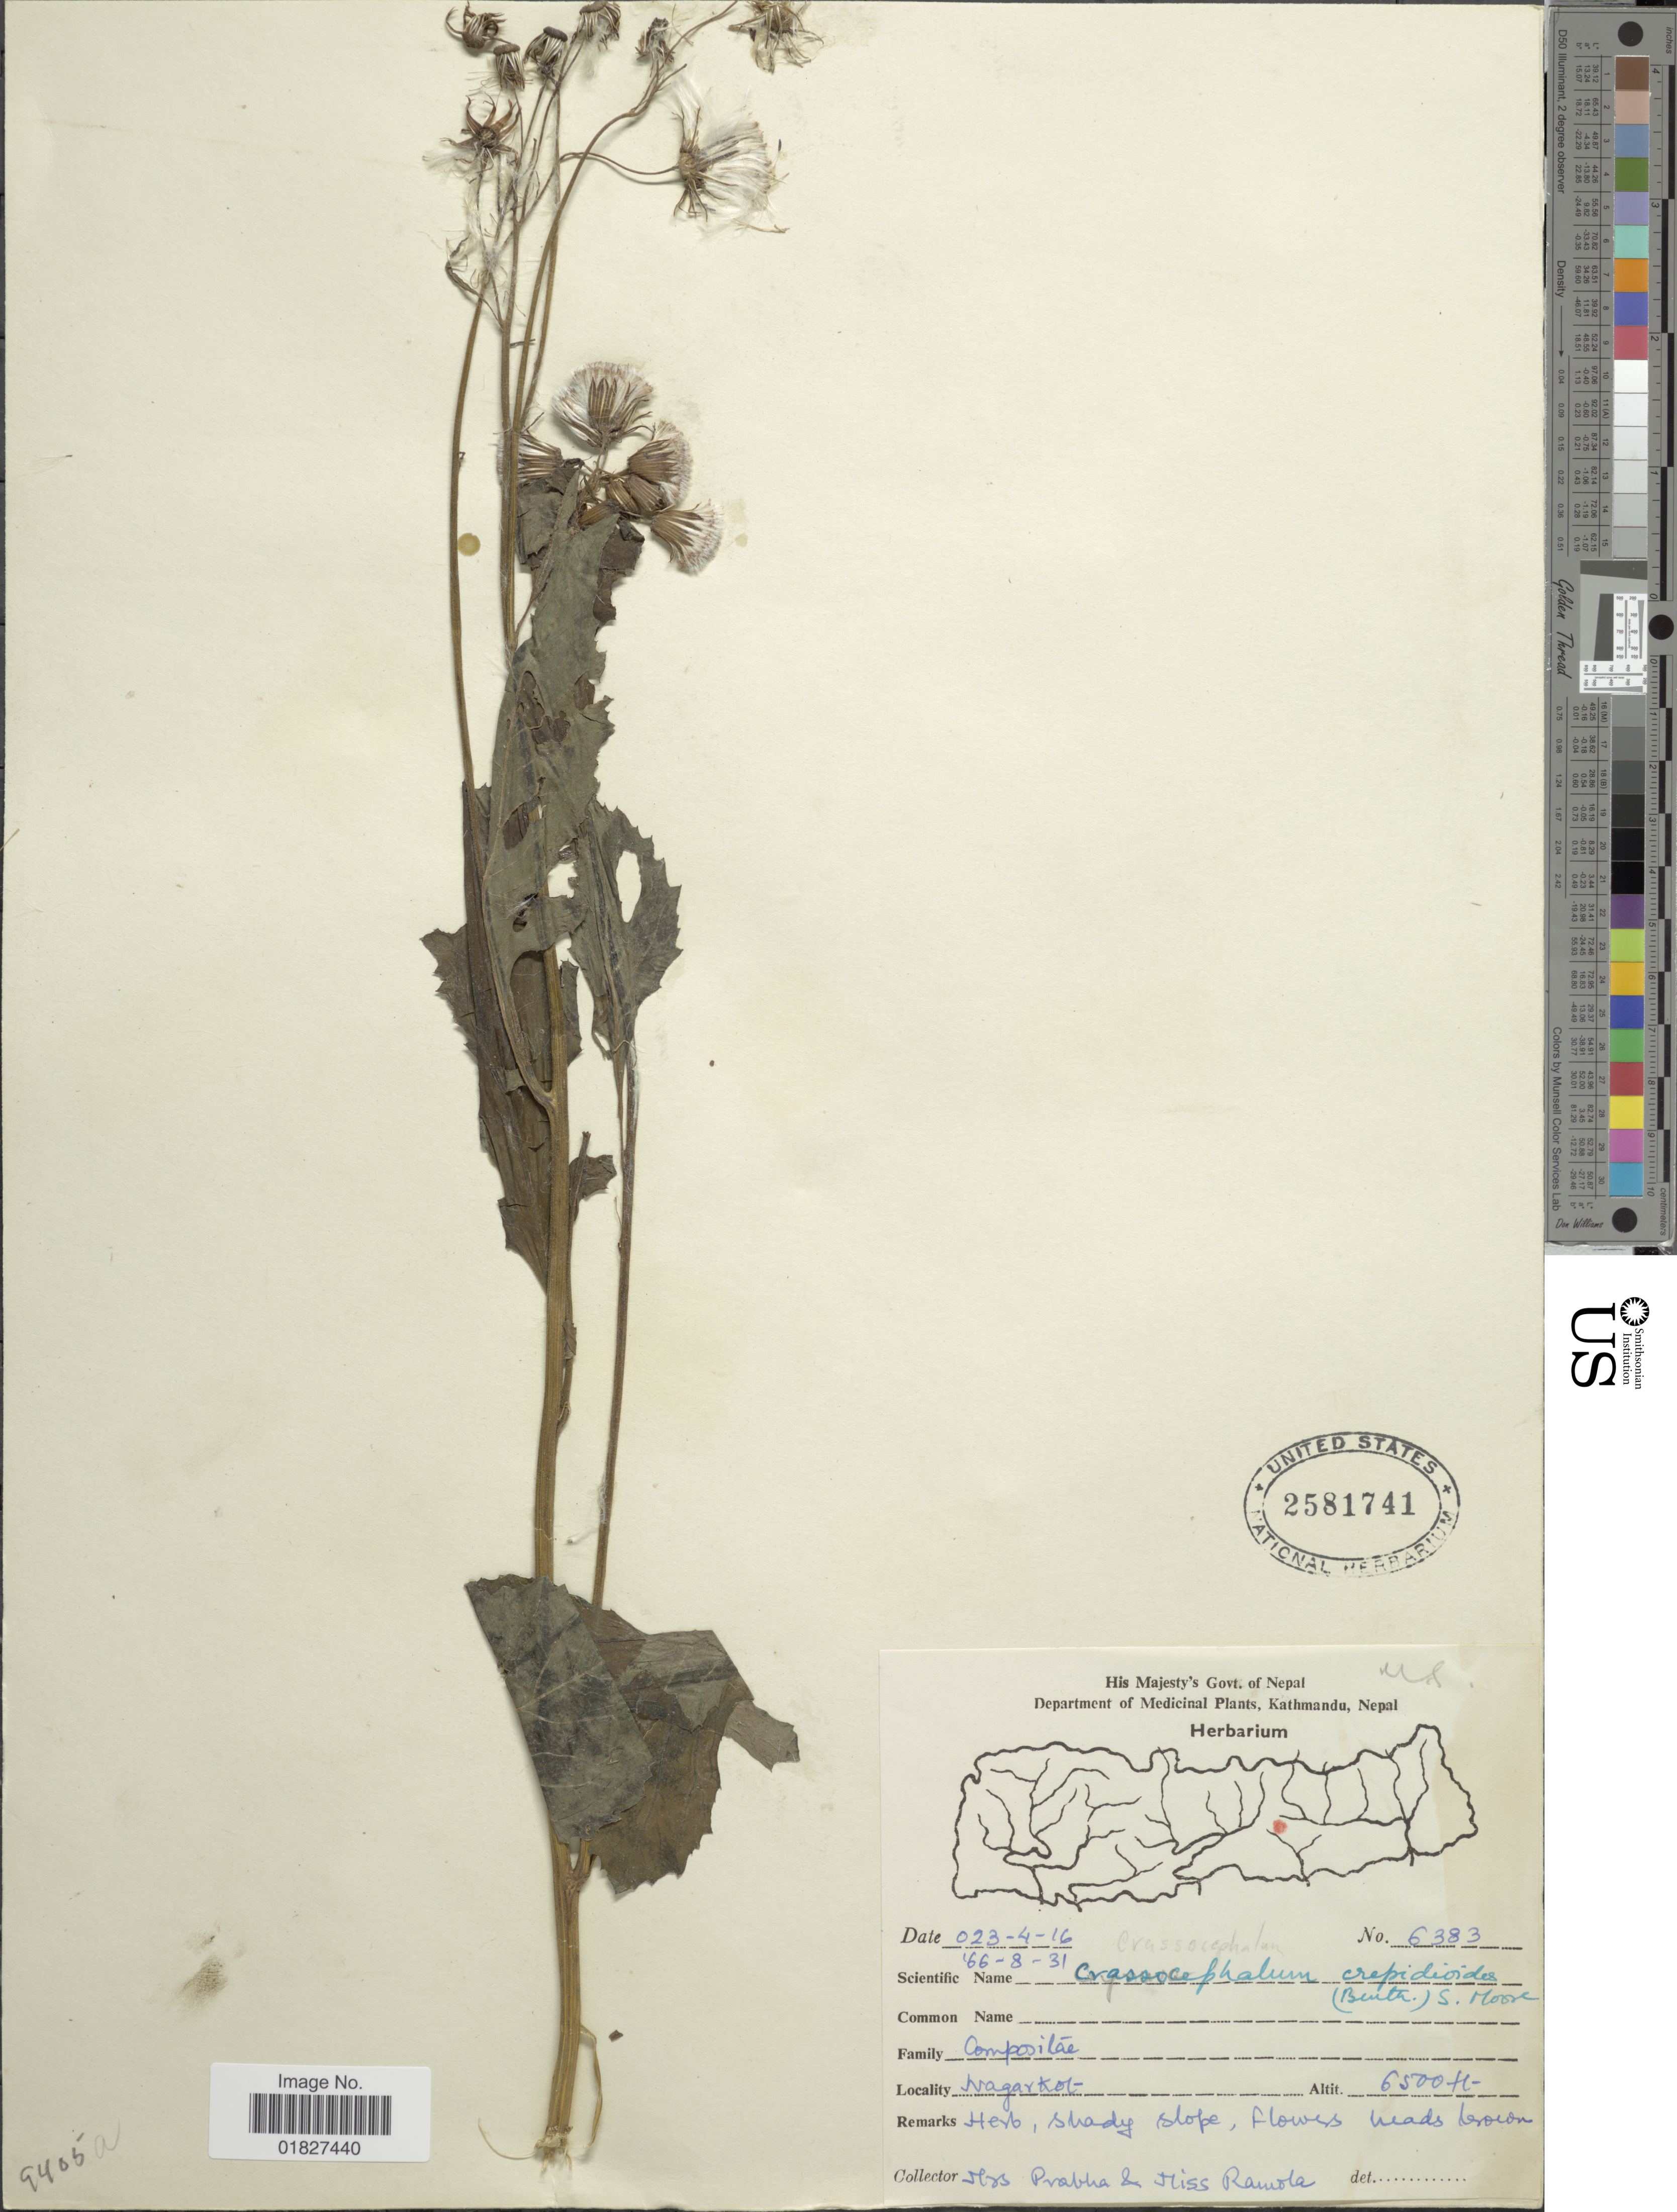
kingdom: Plantae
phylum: Tracheophyta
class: Magnoliopsida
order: Asterales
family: Asteraceae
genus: Crassocephalum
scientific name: Crassocephalum crepidioides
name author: (Benth.) S. Moore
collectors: P. Pradhan & R. Thapa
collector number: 6383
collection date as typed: Transcribed d/m/y: 31/8/66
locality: Nagarkot [interpreted]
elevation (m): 1981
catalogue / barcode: US 2581741